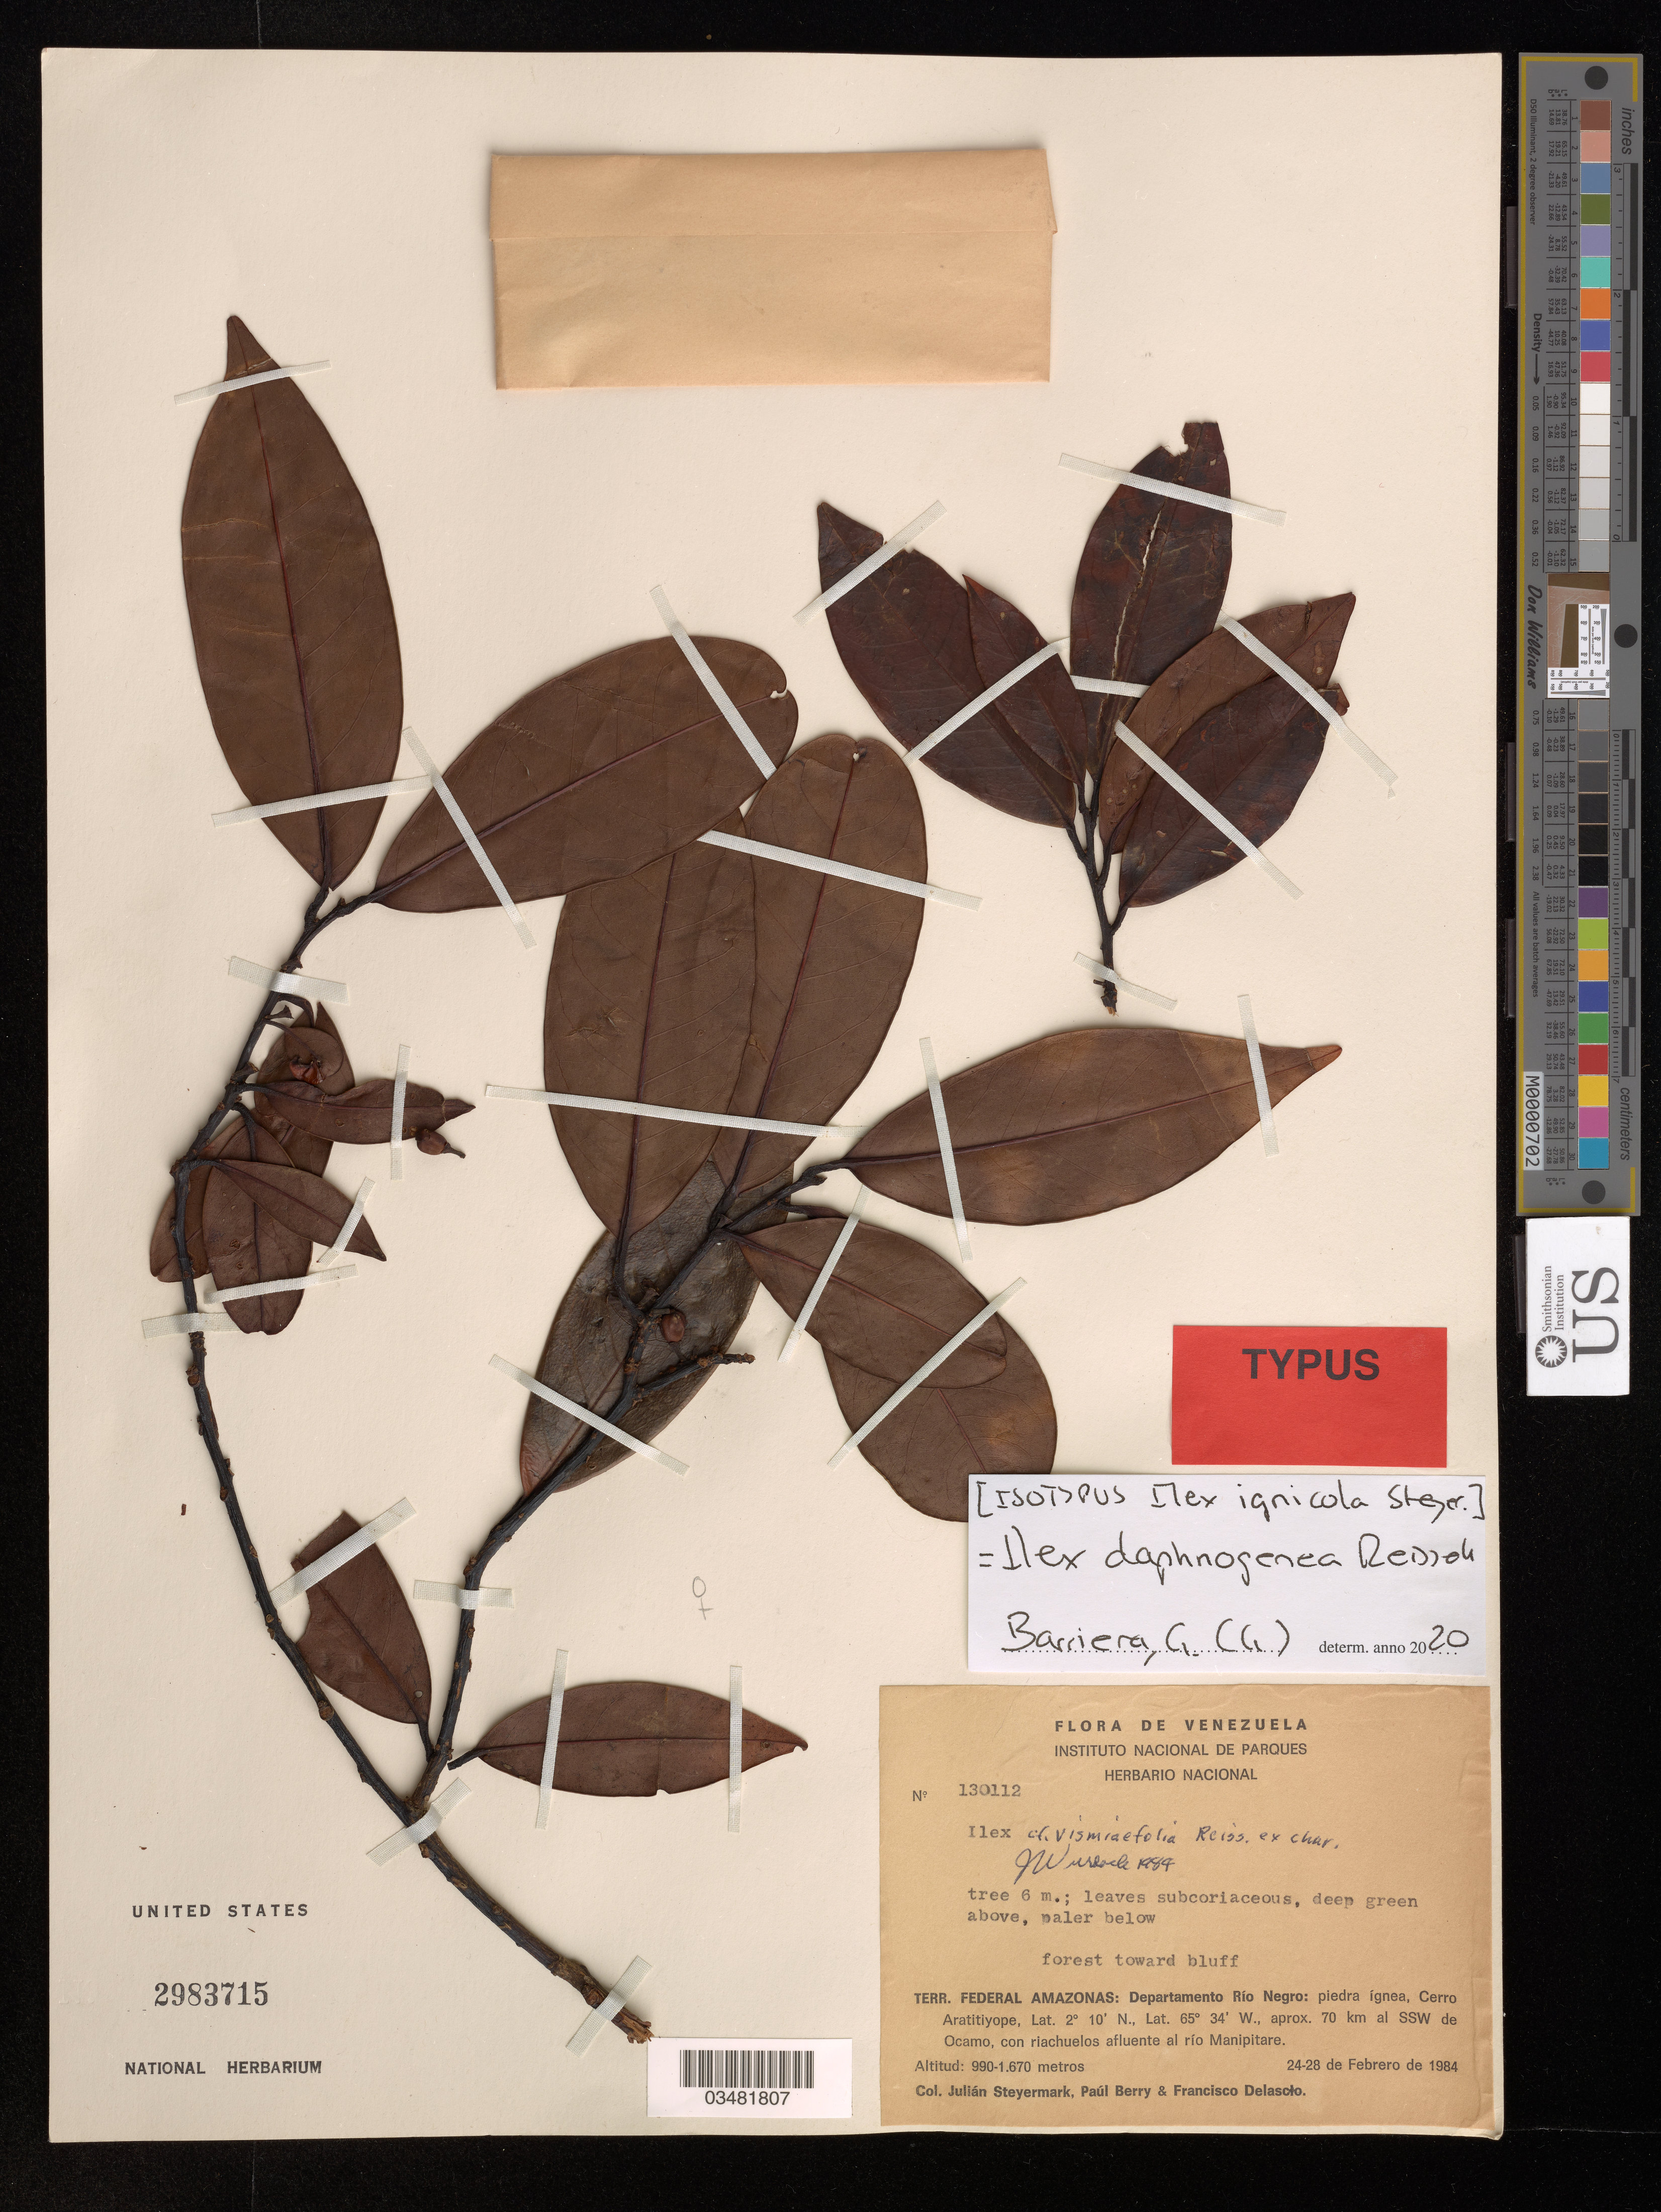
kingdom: Plantae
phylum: Tracheophyta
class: Magnoliopsida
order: Aquifoliales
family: Aquifoliaceae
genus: Ilex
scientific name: Ilex ignicola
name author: Steyerm.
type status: Isotype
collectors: J. Steyermark, P. Berry & F. Delascho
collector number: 130112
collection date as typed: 24 Feb 1984 to 28 Feb 1984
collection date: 1984-02-24/1984-02-28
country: Venezuela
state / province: Amazonas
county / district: Rio Negro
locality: Cerro Aratityope, ca. 70 km al SSW de Ocamo, con riachuelos afluente al Rio Manipitare.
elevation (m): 990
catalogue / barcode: US 2983715